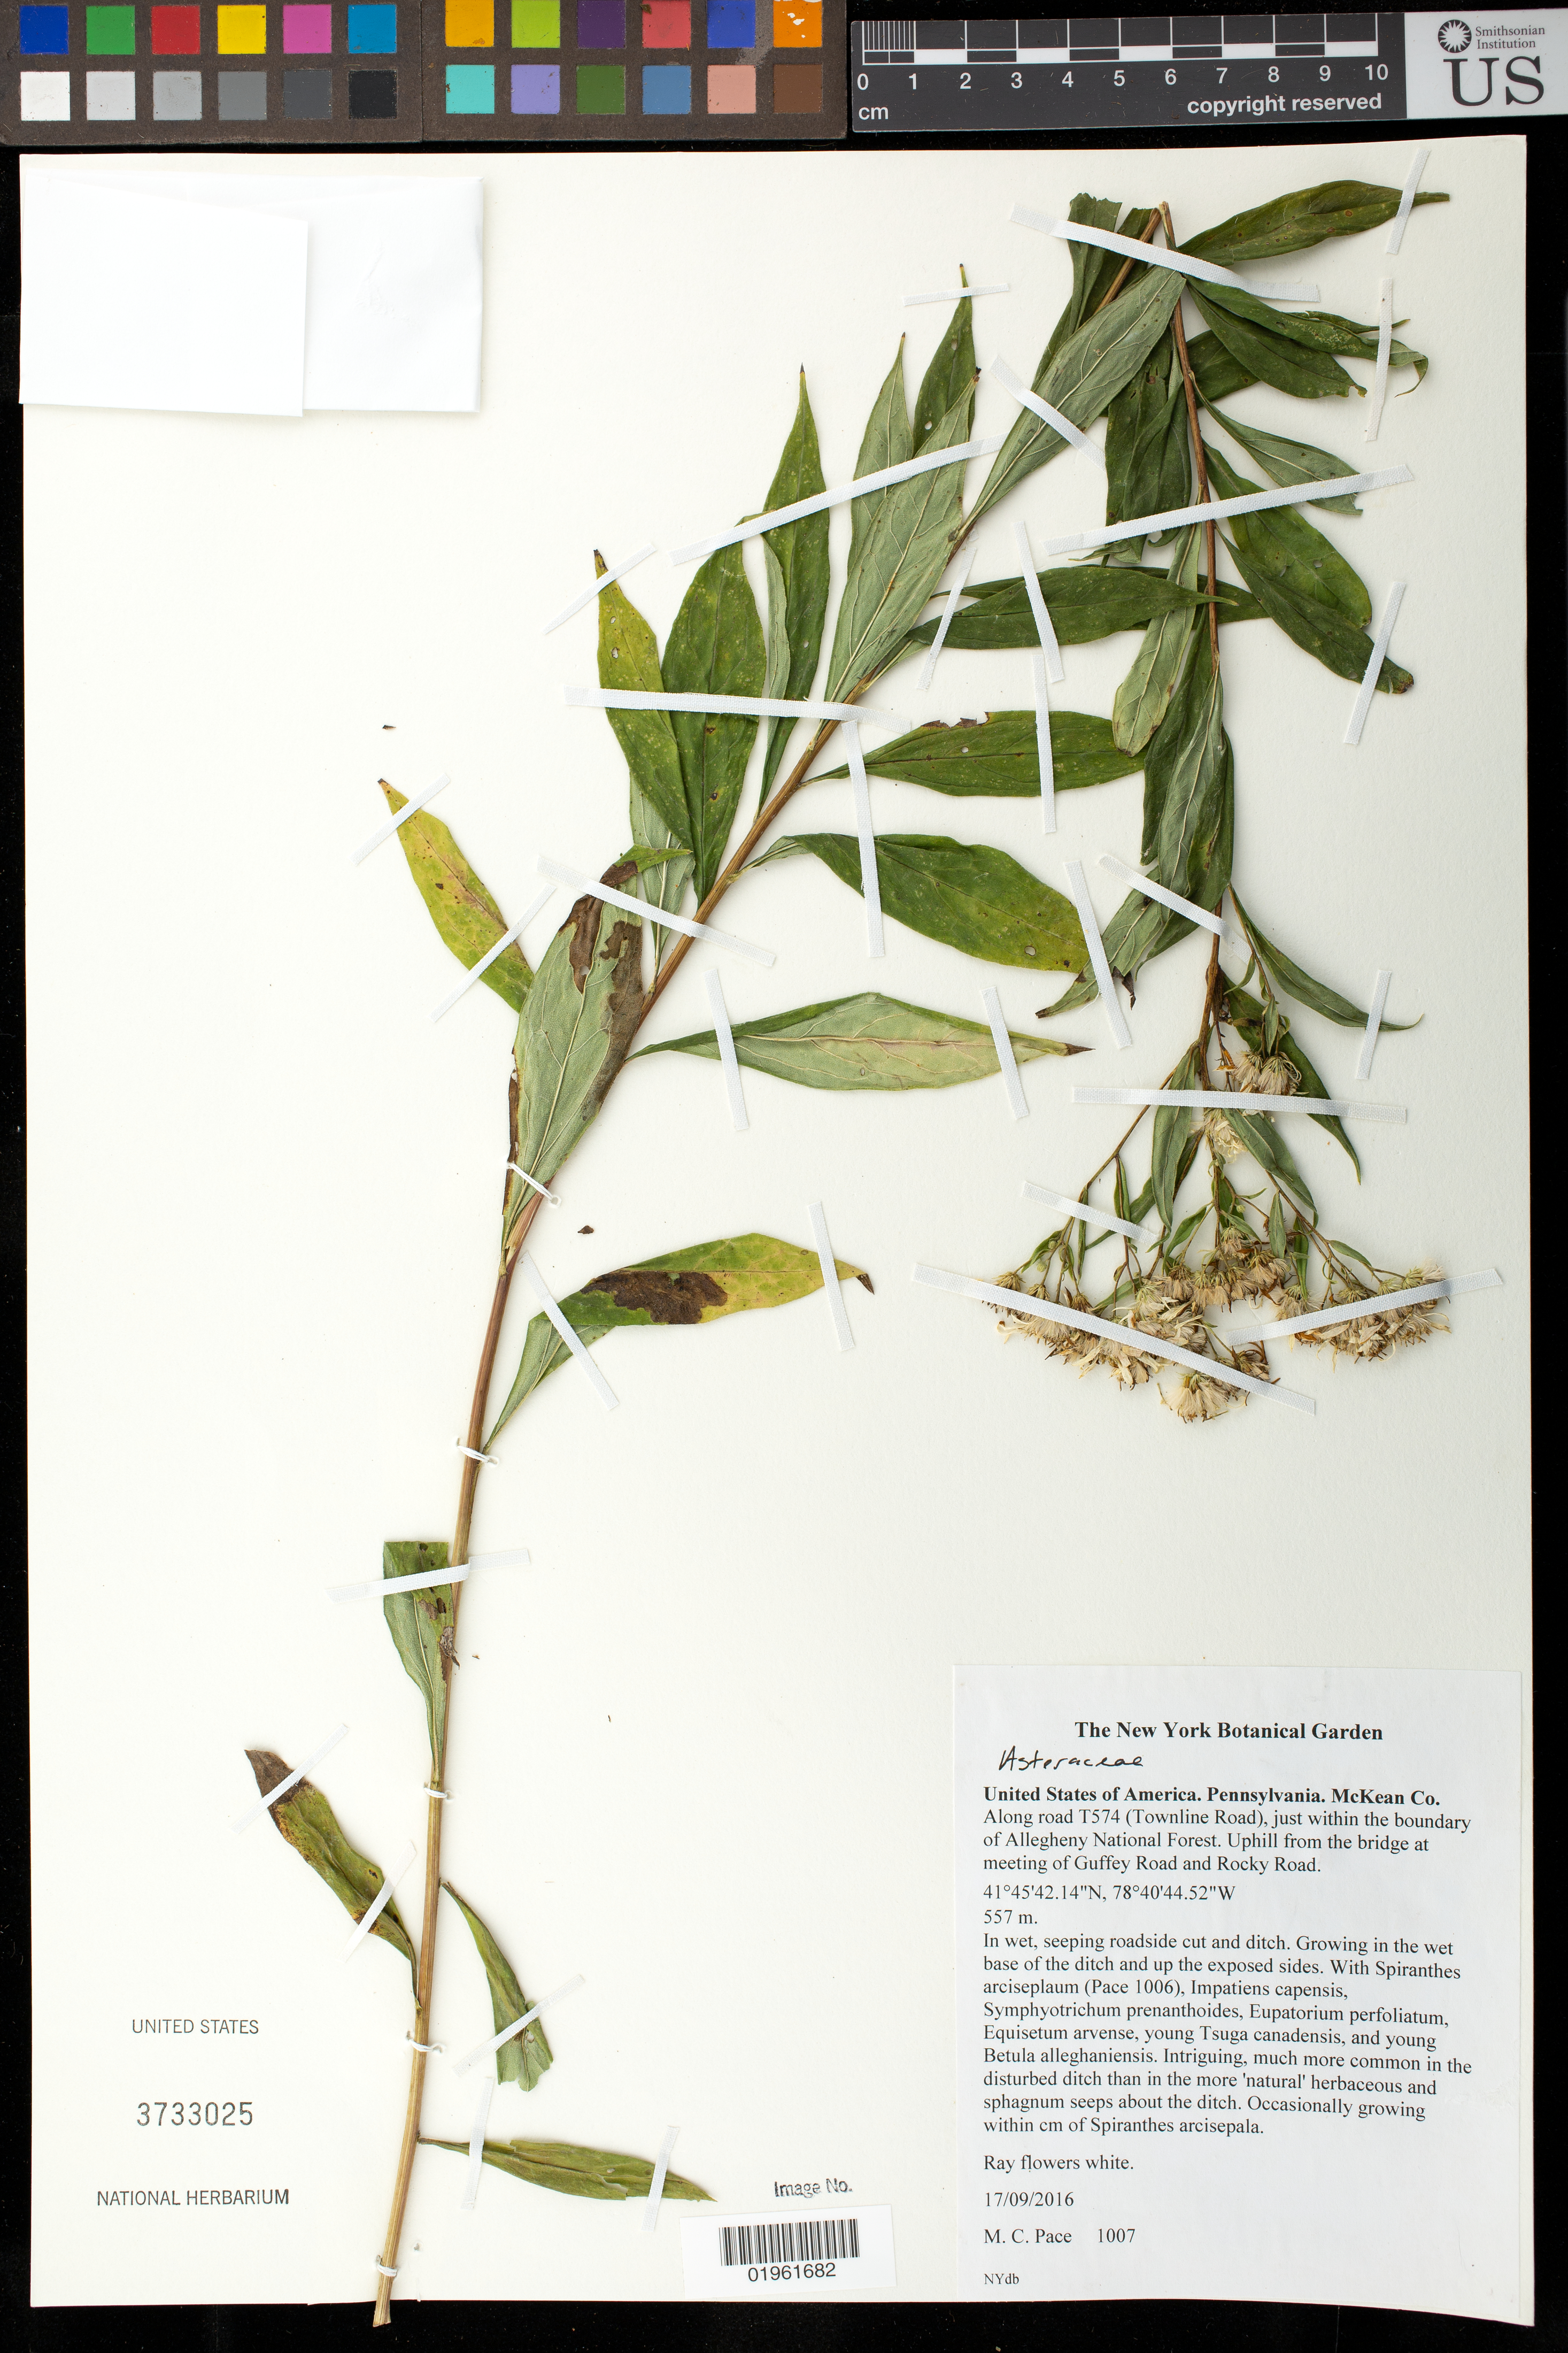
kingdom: Plantae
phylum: Tracheophyta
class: Magnoliopsida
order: Asterales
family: Asteraceae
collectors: M.C. Pace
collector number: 1007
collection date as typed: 17 Sep 2016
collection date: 2016-09-17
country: United States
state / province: Pennsylvania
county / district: Mckean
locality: Along road T574 (Townline Road), just within the boundary of Allegheny National Forest. Uphill from the bridge at meeting of Guffey Road and Rocky Road.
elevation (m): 557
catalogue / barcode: US 3733025